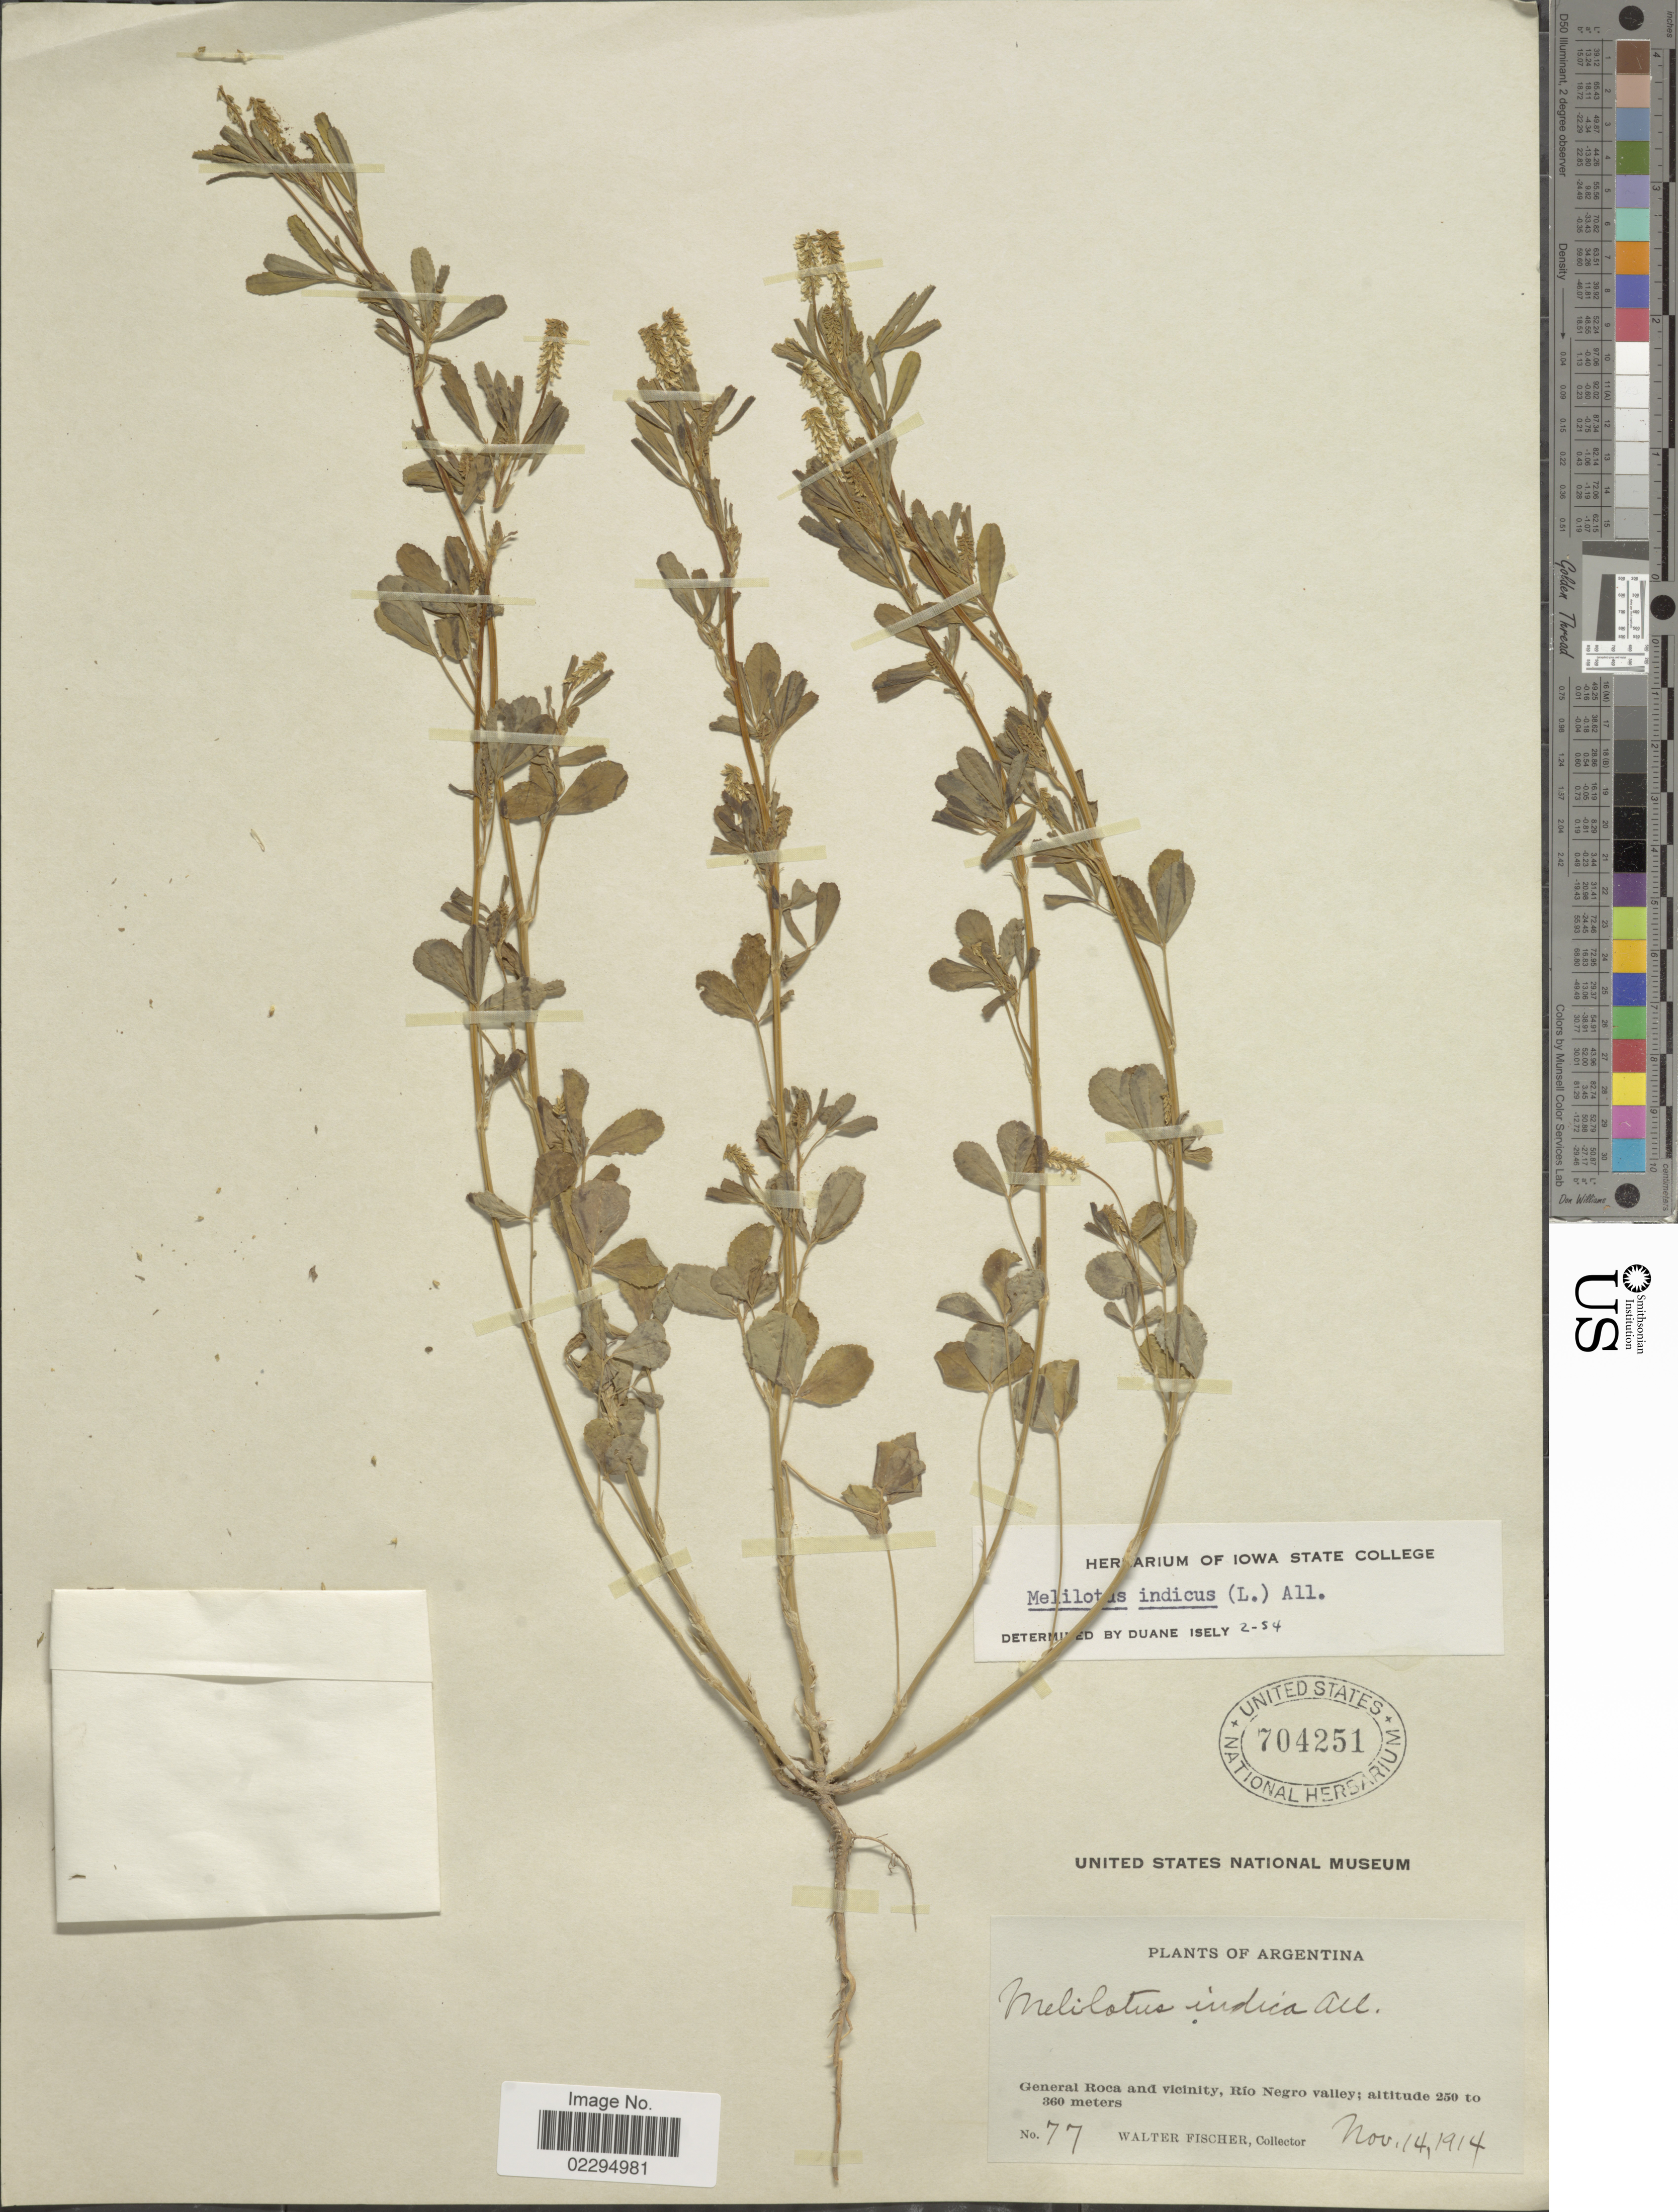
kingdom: Plantae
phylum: Tracheophyta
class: Magnoliopsida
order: Fabales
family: Fabaceae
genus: Melilotus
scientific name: Melilotus indicus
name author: (L.) All.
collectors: W. Fischer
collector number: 77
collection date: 1914-11-14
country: Argentina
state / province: Rio Negro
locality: General Roca and vicinity, Rio Negro valley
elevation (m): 250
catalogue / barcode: US 704251